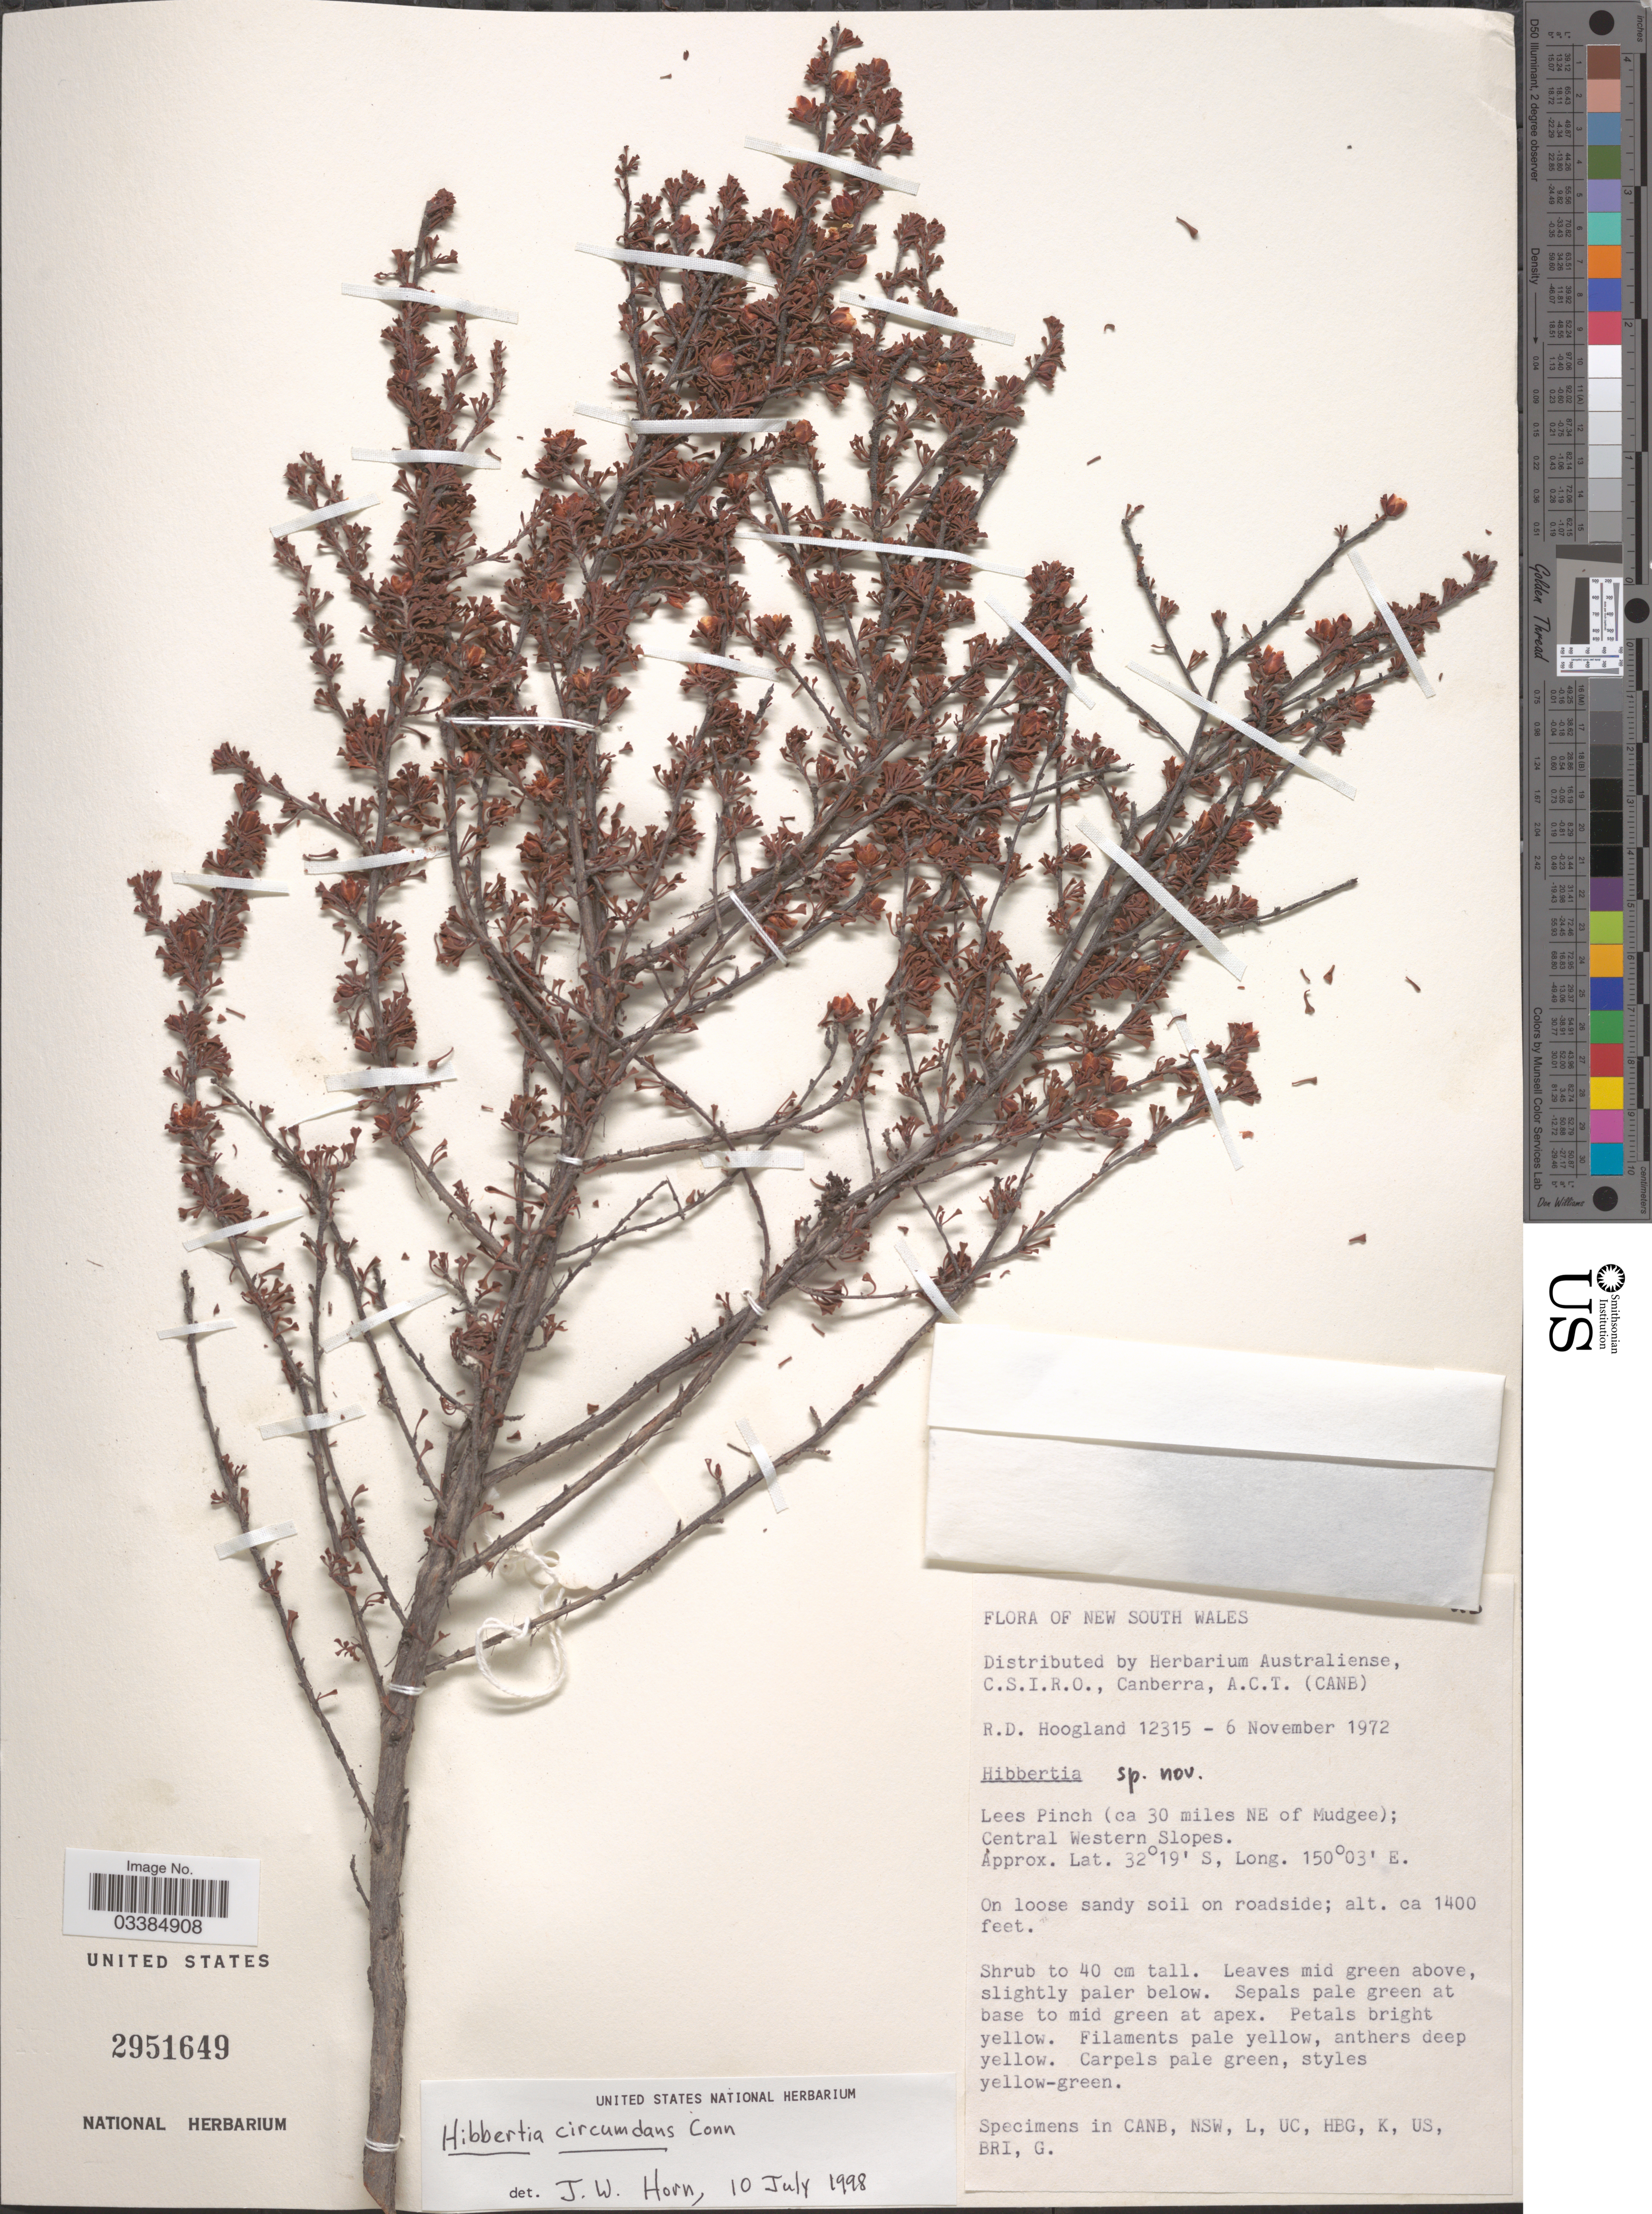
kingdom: Plantae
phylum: Tracheophyta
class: Magnoliopsida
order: Dilleniales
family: Dilleniaceae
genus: Hibbertia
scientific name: Hibbertia circumdans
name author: B.J. Conn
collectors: R. D. Hoogland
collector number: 12315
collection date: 1972-11-06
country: Australia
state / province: New South Wales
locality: Lees Pinch (ca 30 miles NE of Mudgee); Central Western Slopes.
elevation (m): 427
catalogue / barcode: US 2951649